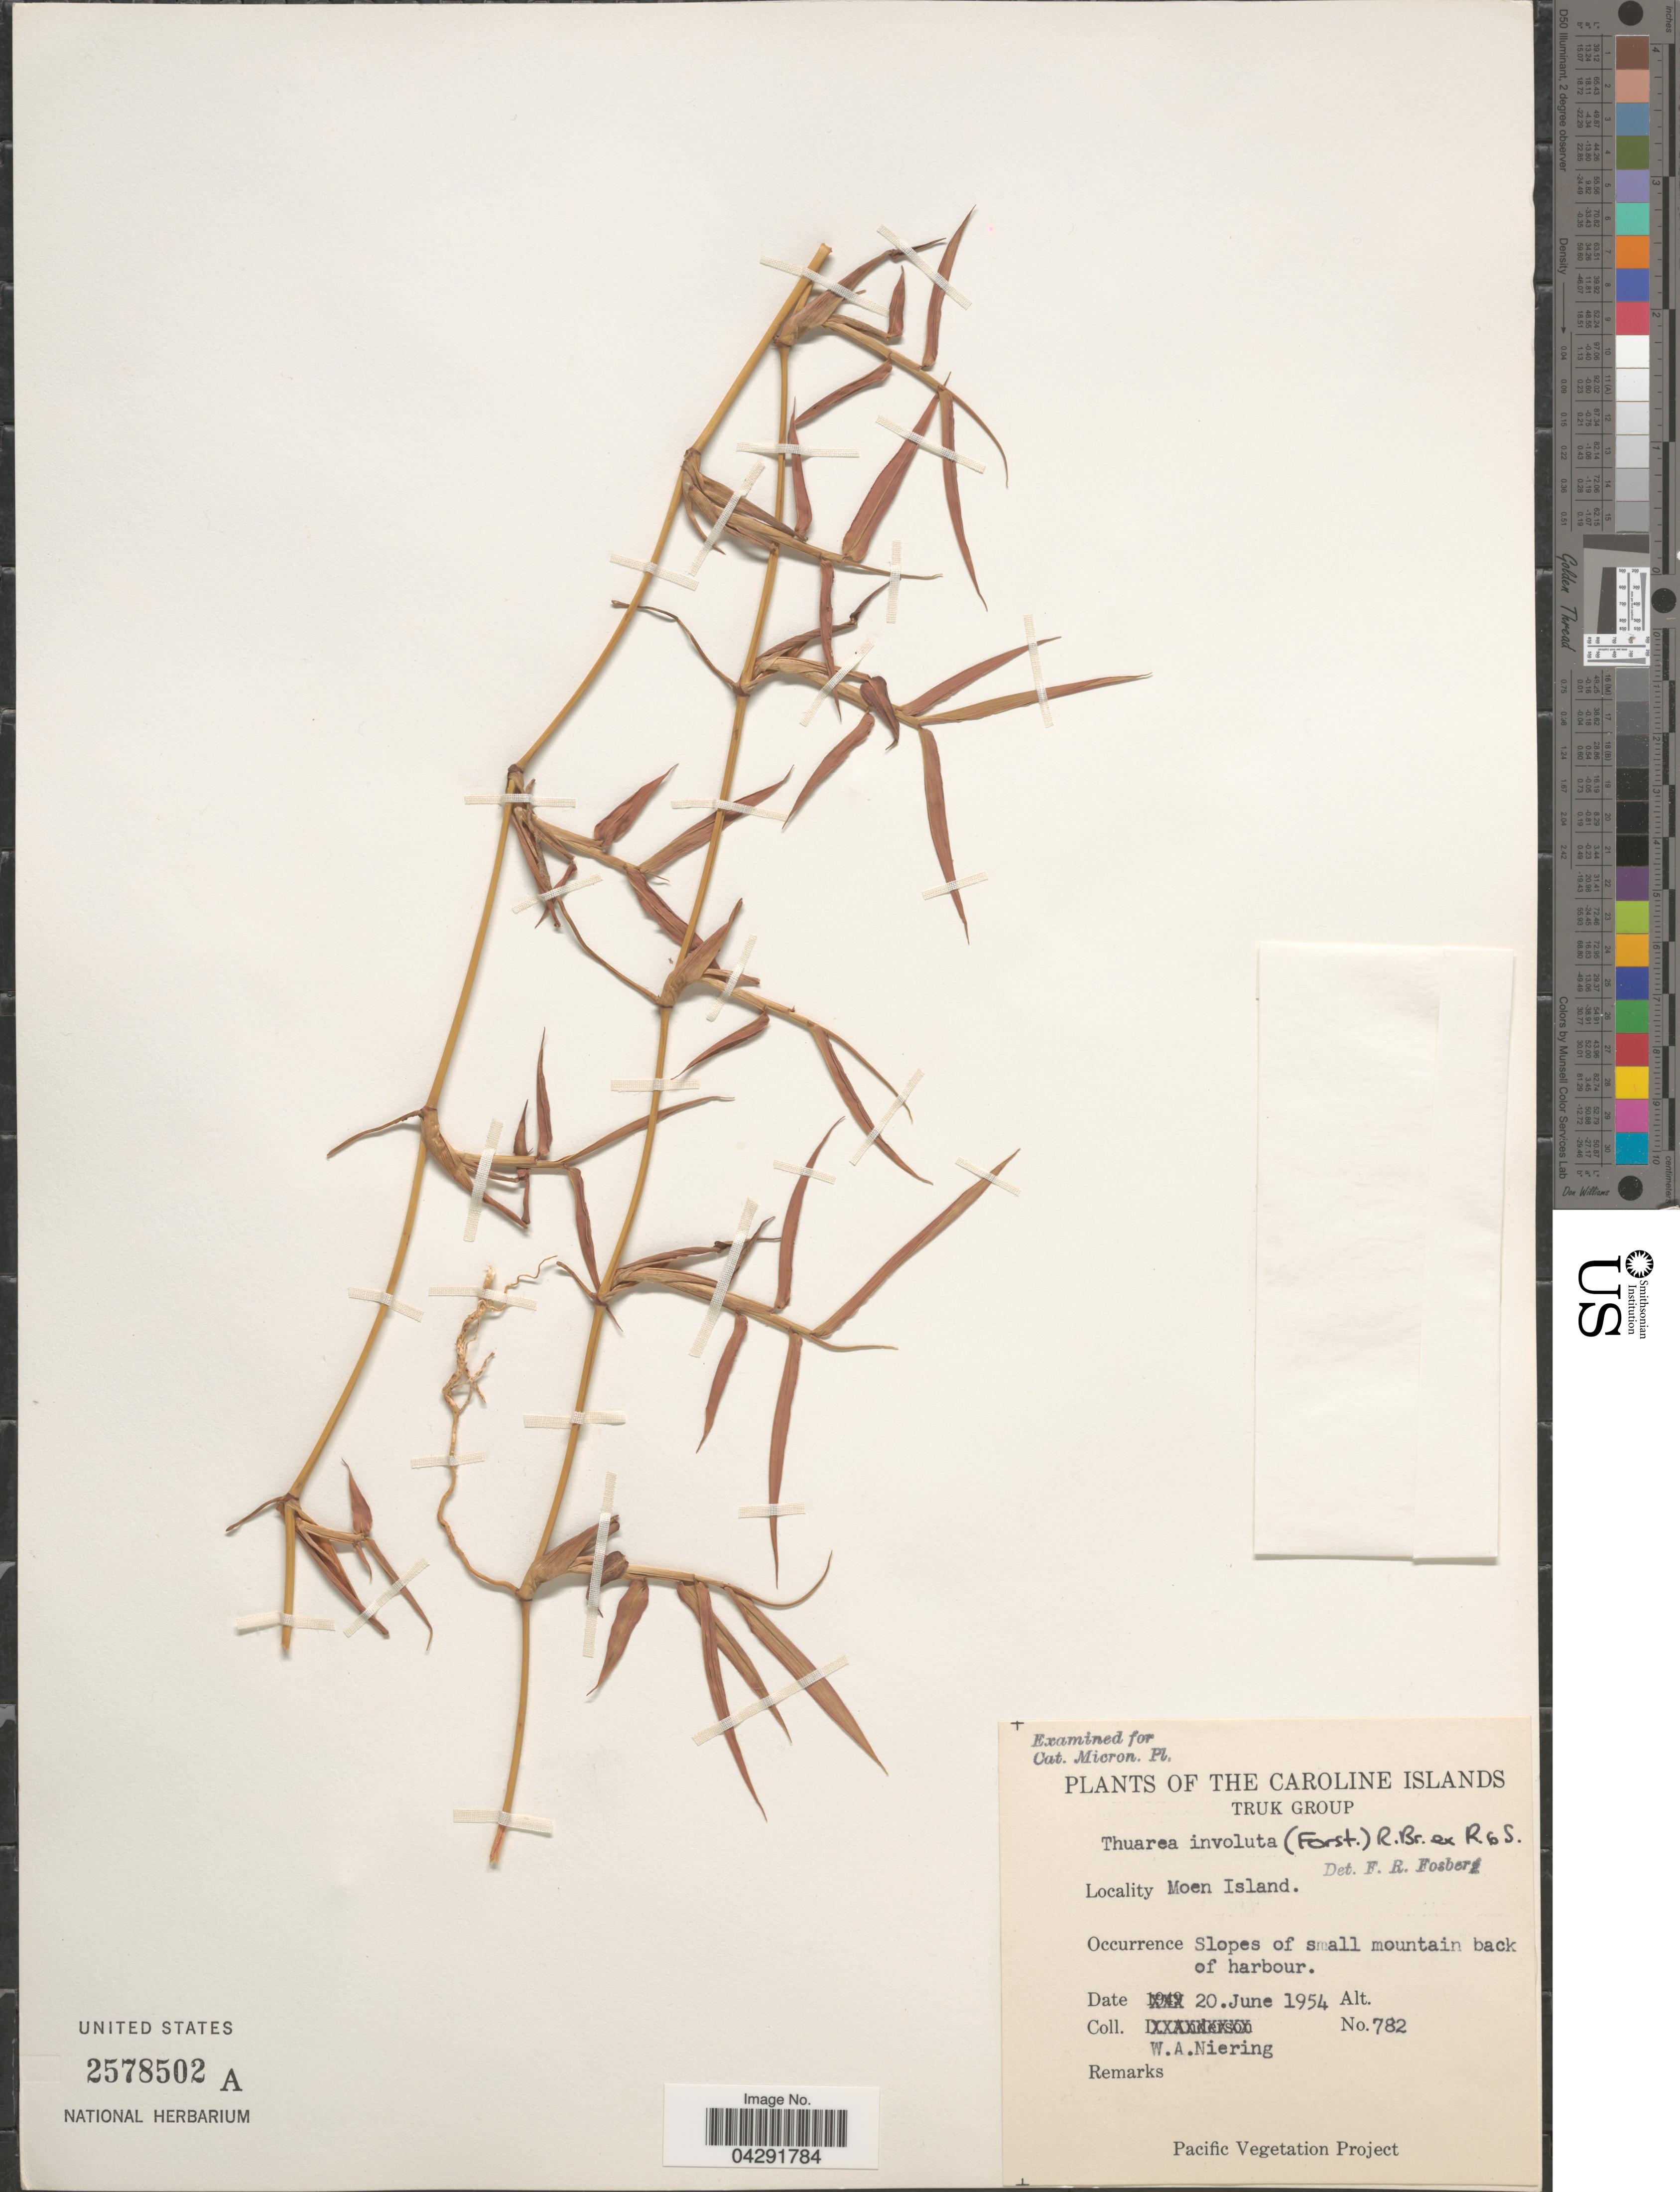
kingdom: Plantae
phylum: Tracheophyta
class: Liliopsida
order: Poales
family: Poaceae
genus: Thuarea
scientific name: Thuarea involuta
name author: (G. Forst.) R. Br. ex Sm.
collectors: W. Niering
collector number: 782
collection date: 1954-06-20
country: Micronesia, Federated States of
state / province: Truk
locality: Caroline Islands. Truk Group. Moen Island. Slopes of small mountain back of harbour.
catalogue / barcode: US 2578502A